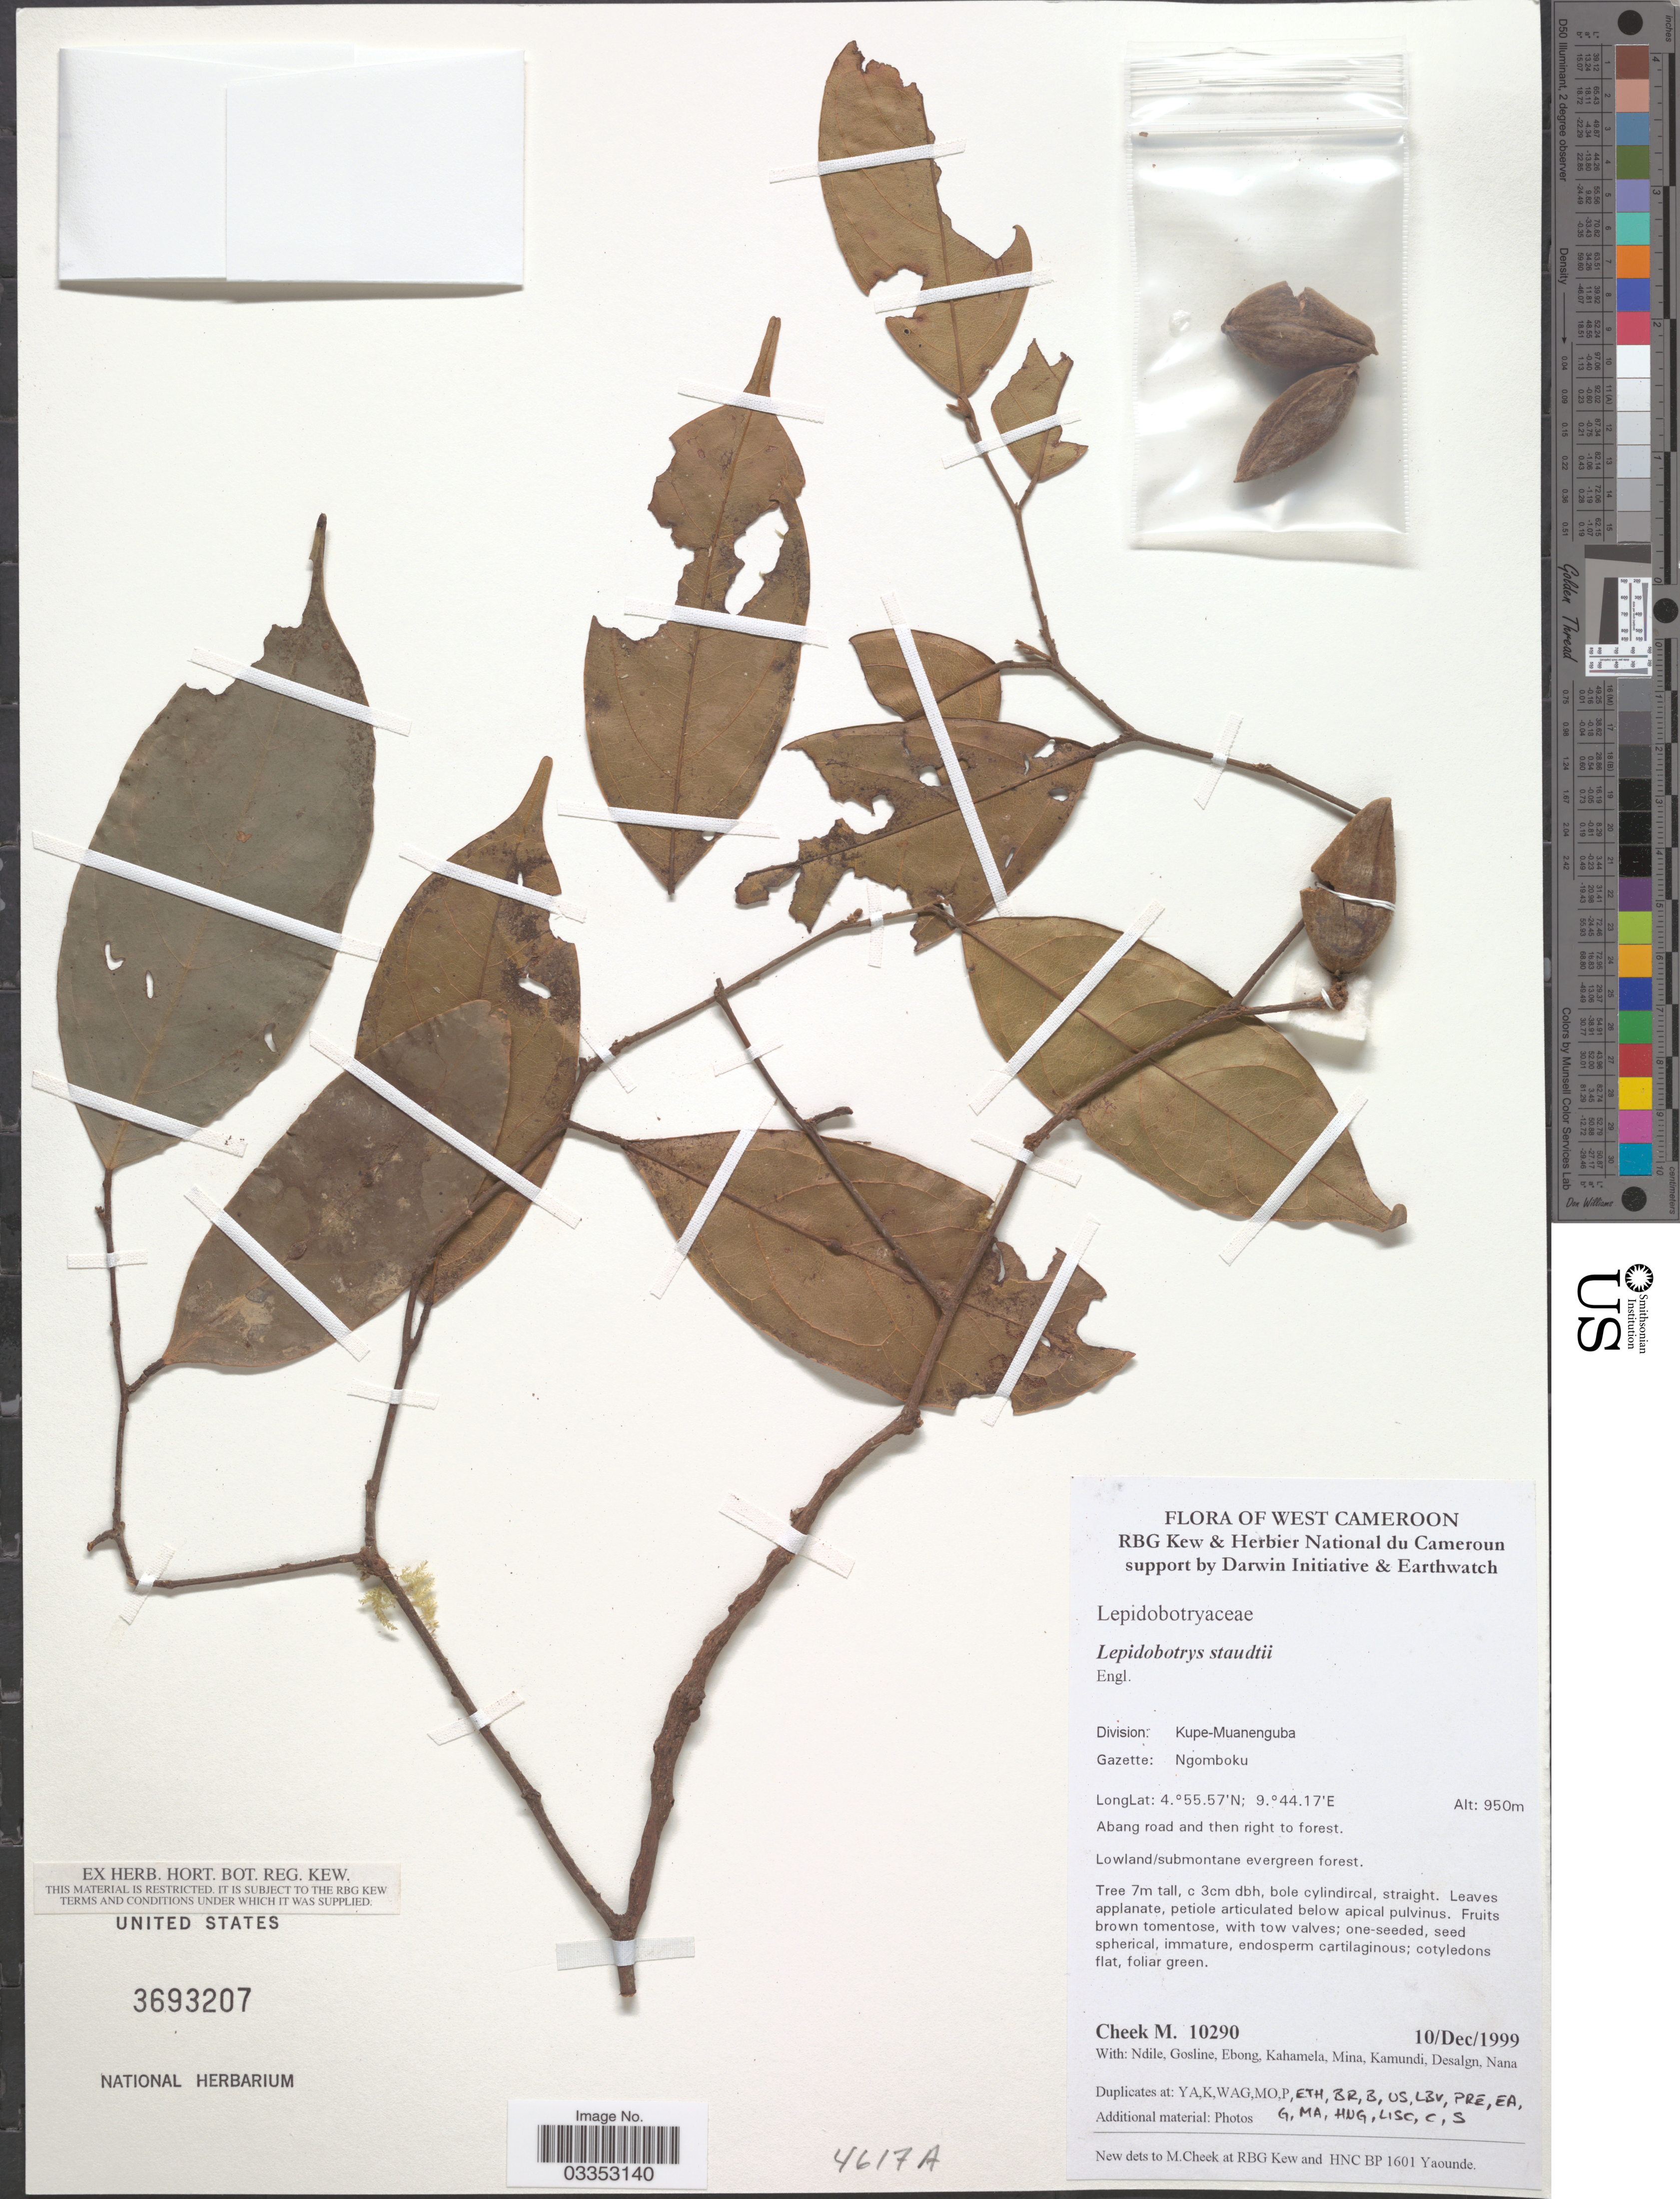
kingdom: Plantae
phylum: Tracheophyta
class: Magnoliopsida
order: Celastrales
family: Lepidobotryaceae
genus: Lepidobotrys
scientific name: Lepidobotrys staudtii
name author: Engl.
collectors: M. Cheek, Ndile, -. Gosline, -. Ebong & et al.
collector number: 10290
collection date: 1999-12-10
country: Cameroon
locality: West Cameroon. Division: Kupe-Muanenguba. Gazette: Ngomboku. Abang road and then right to forest.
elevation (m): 950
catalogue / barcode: US 3693207